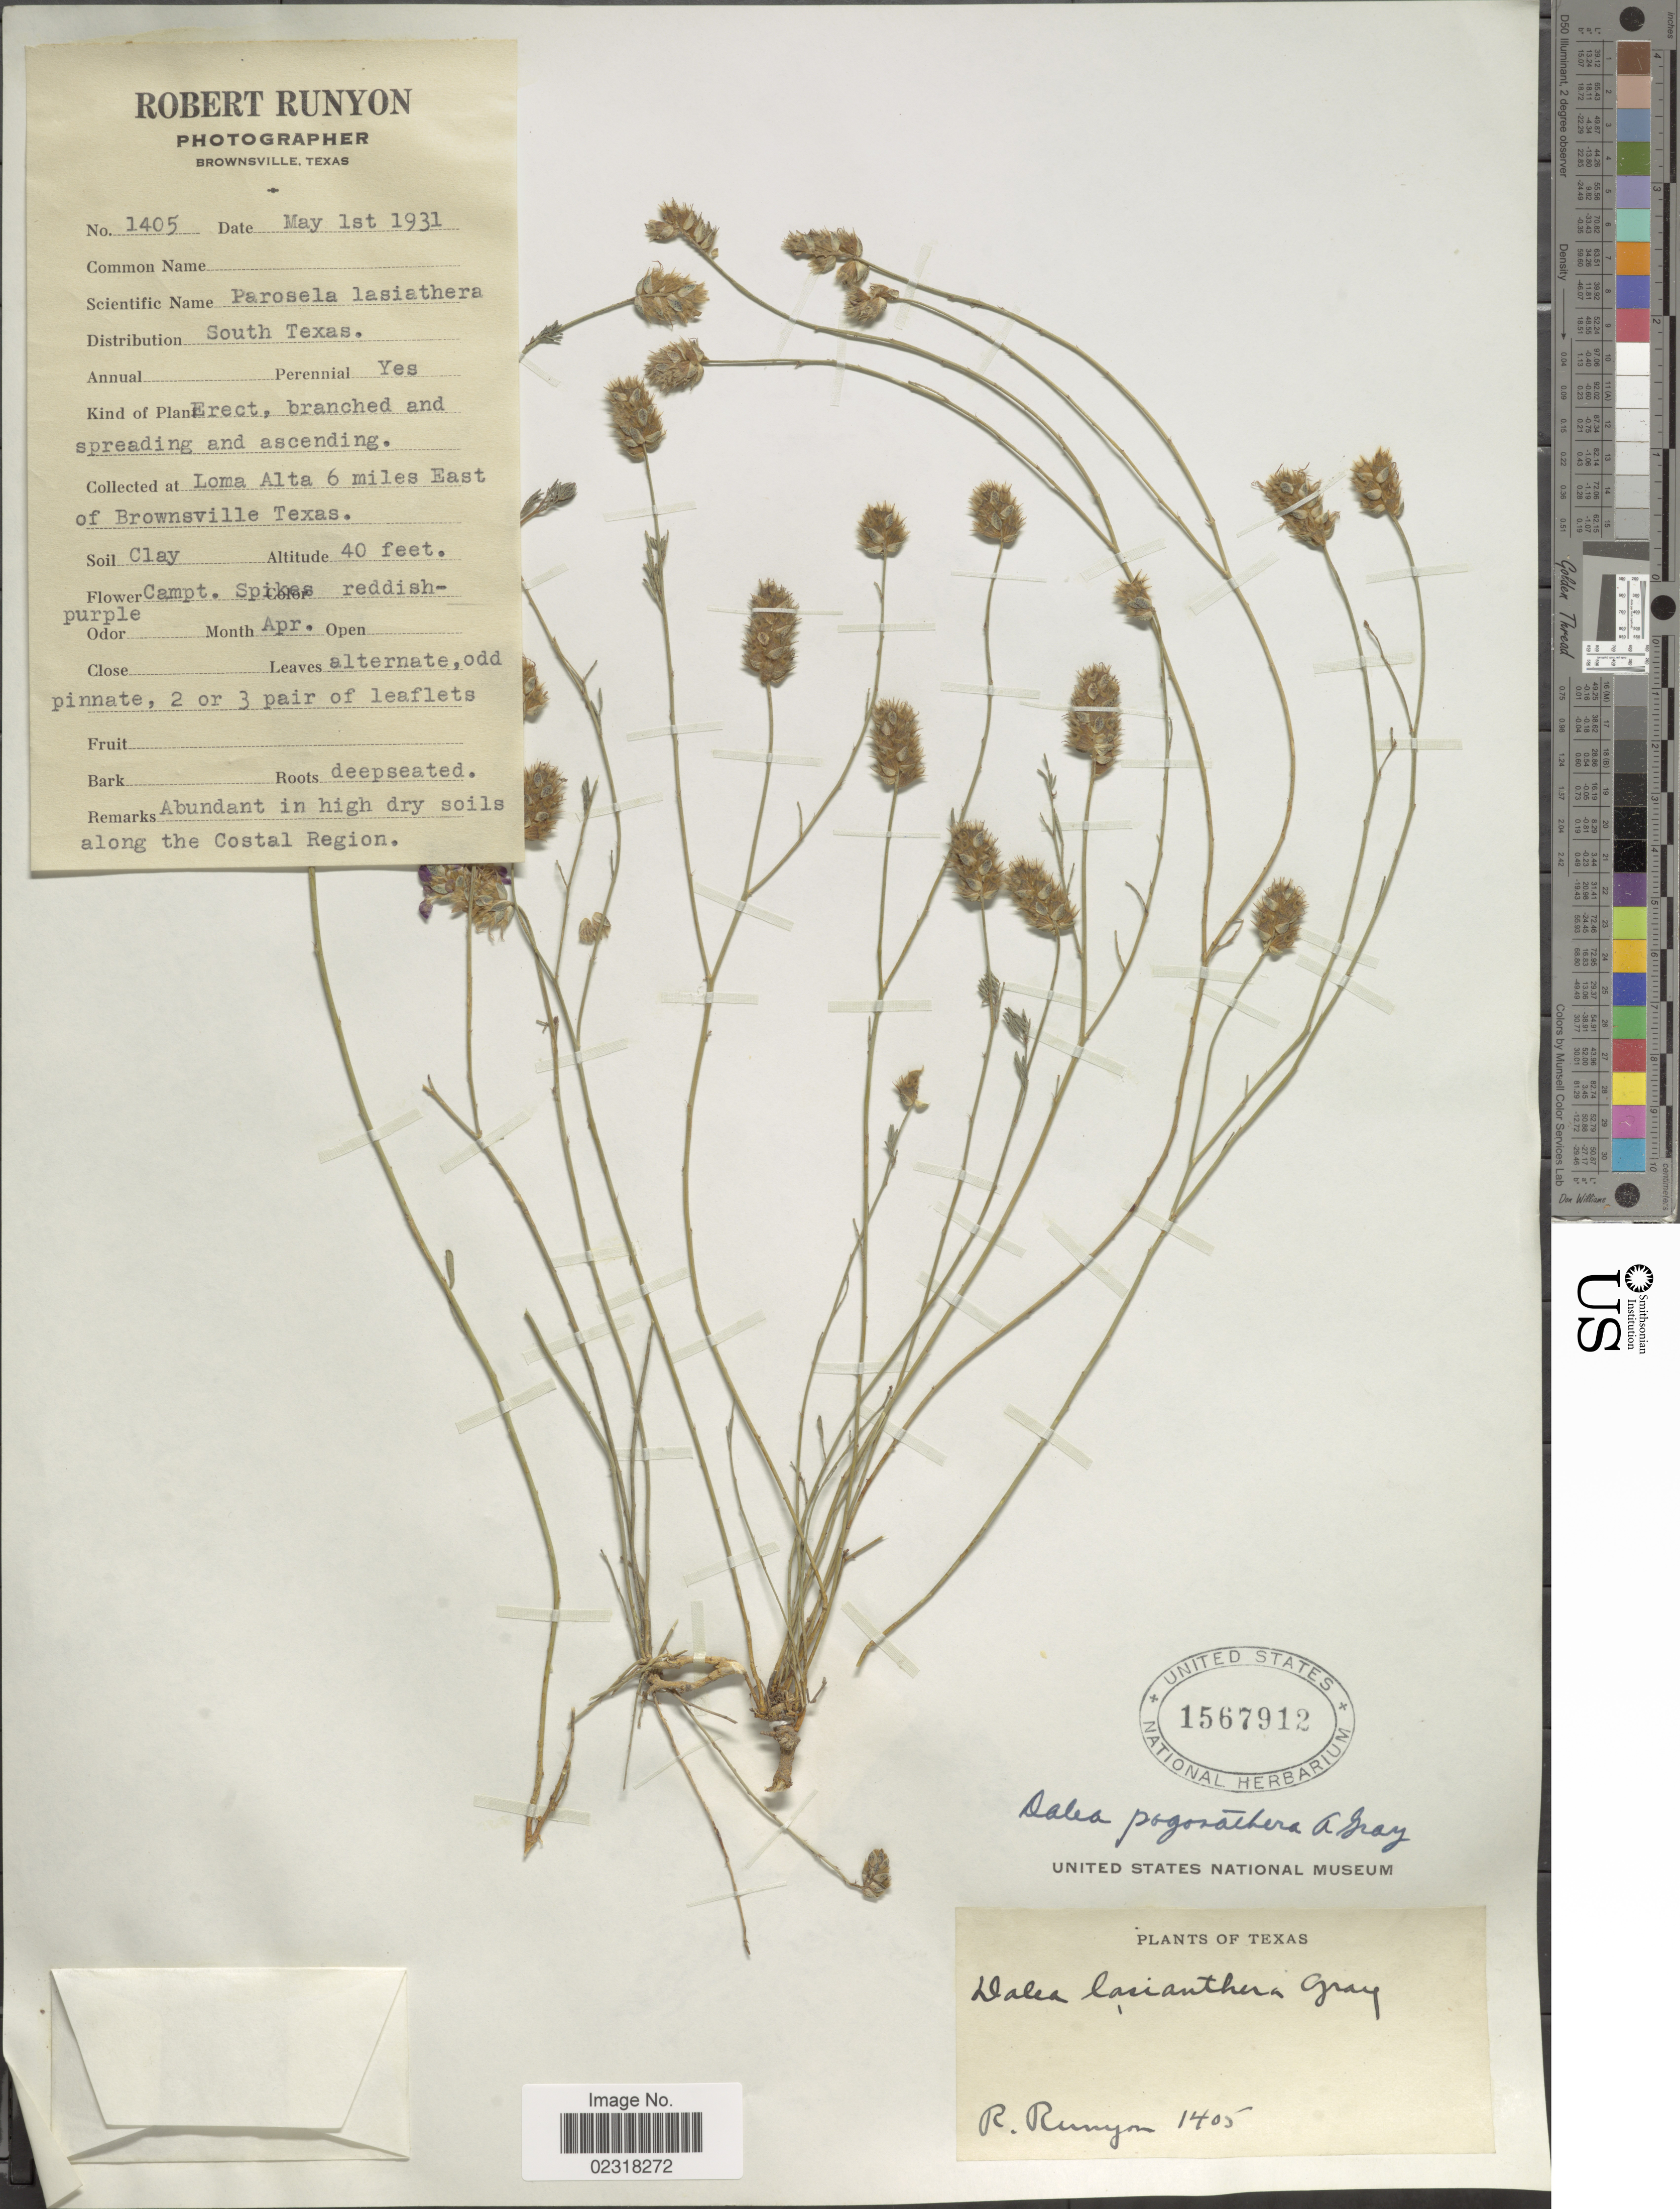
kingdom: Plantae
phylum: Tracheophyta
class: Magnoliopsida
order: Fabales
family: Fabaceae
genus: Dalea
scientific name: Dalea pogonathera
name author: A. Gray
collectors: R. Runyon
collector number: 1405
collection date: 1931-05-01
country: United States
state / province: Texas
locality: Loma Alta 6 miles East of Brownsville Texas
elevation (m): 12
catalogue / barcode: US 1567912